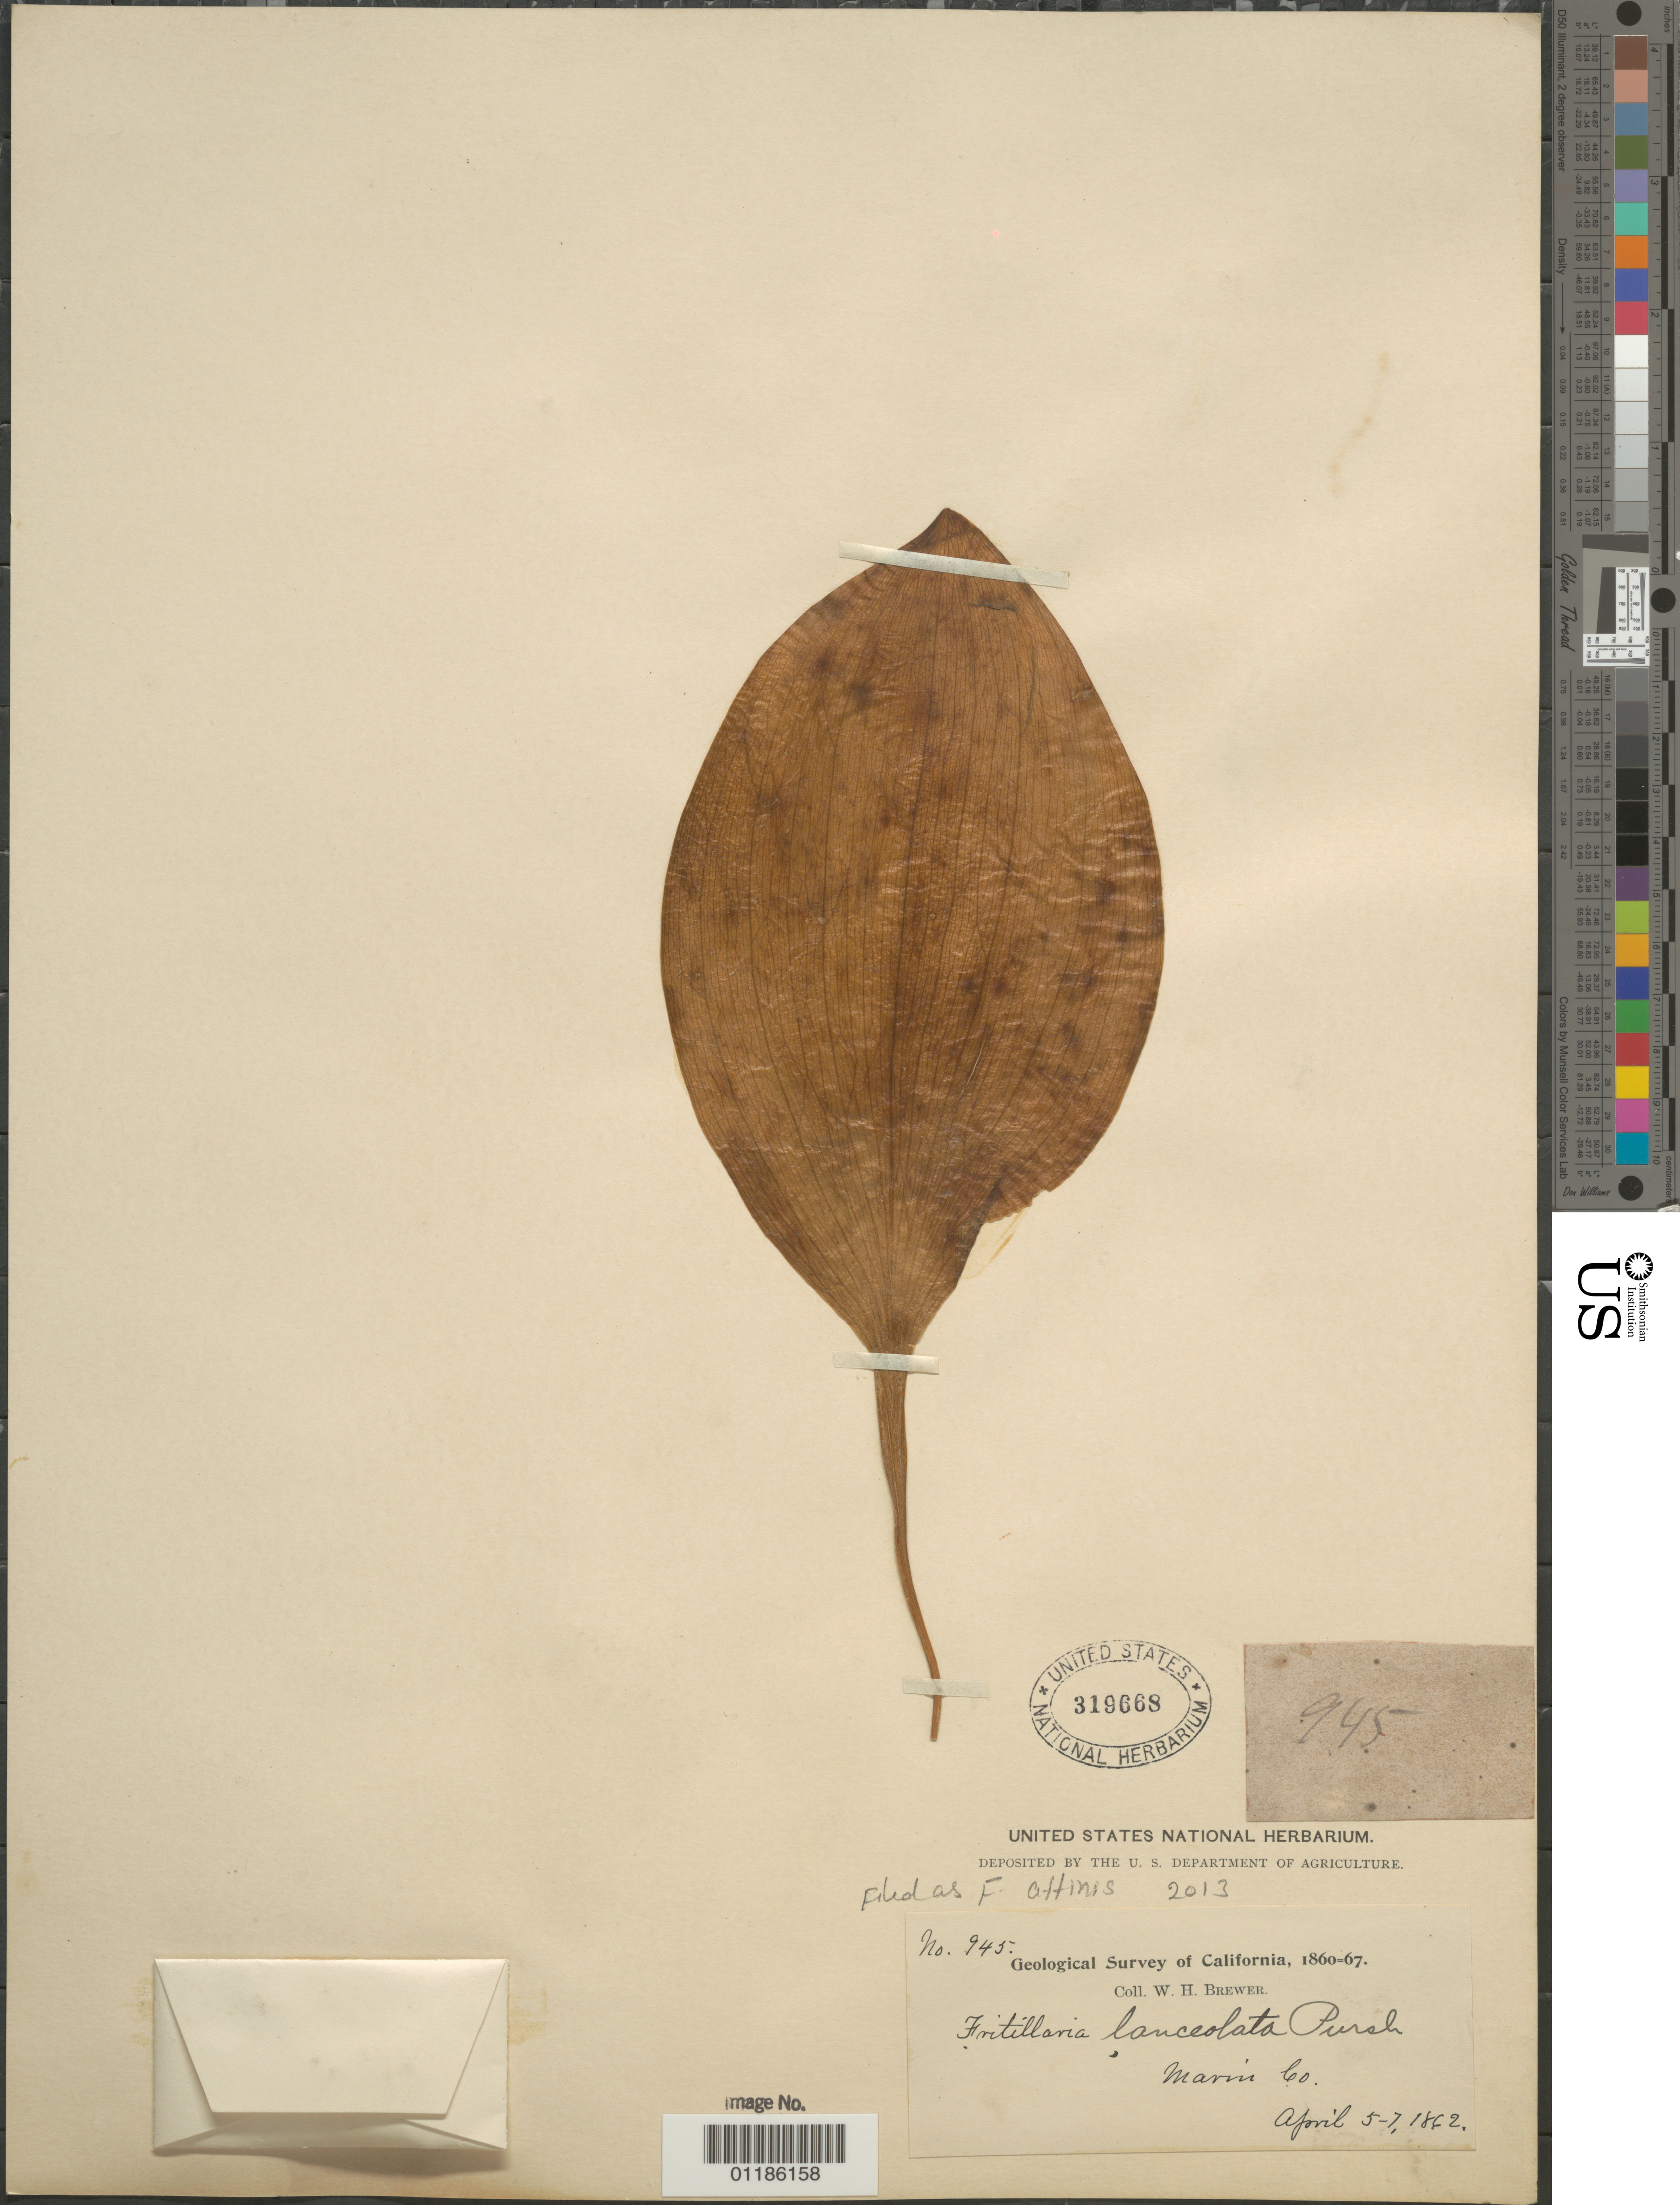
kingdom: Plantae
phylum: Tracheophyta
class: Liliopsida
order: Liliales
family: Liliaceae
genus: Fritillaria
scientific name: Fritillaria affinis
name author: (Schult. & Schult. f.) Sealy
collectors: W. H. Brewer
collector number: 945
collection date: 1862-04-05/1862-04-07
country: United States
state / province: California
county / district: Marin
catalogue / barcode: US 319668